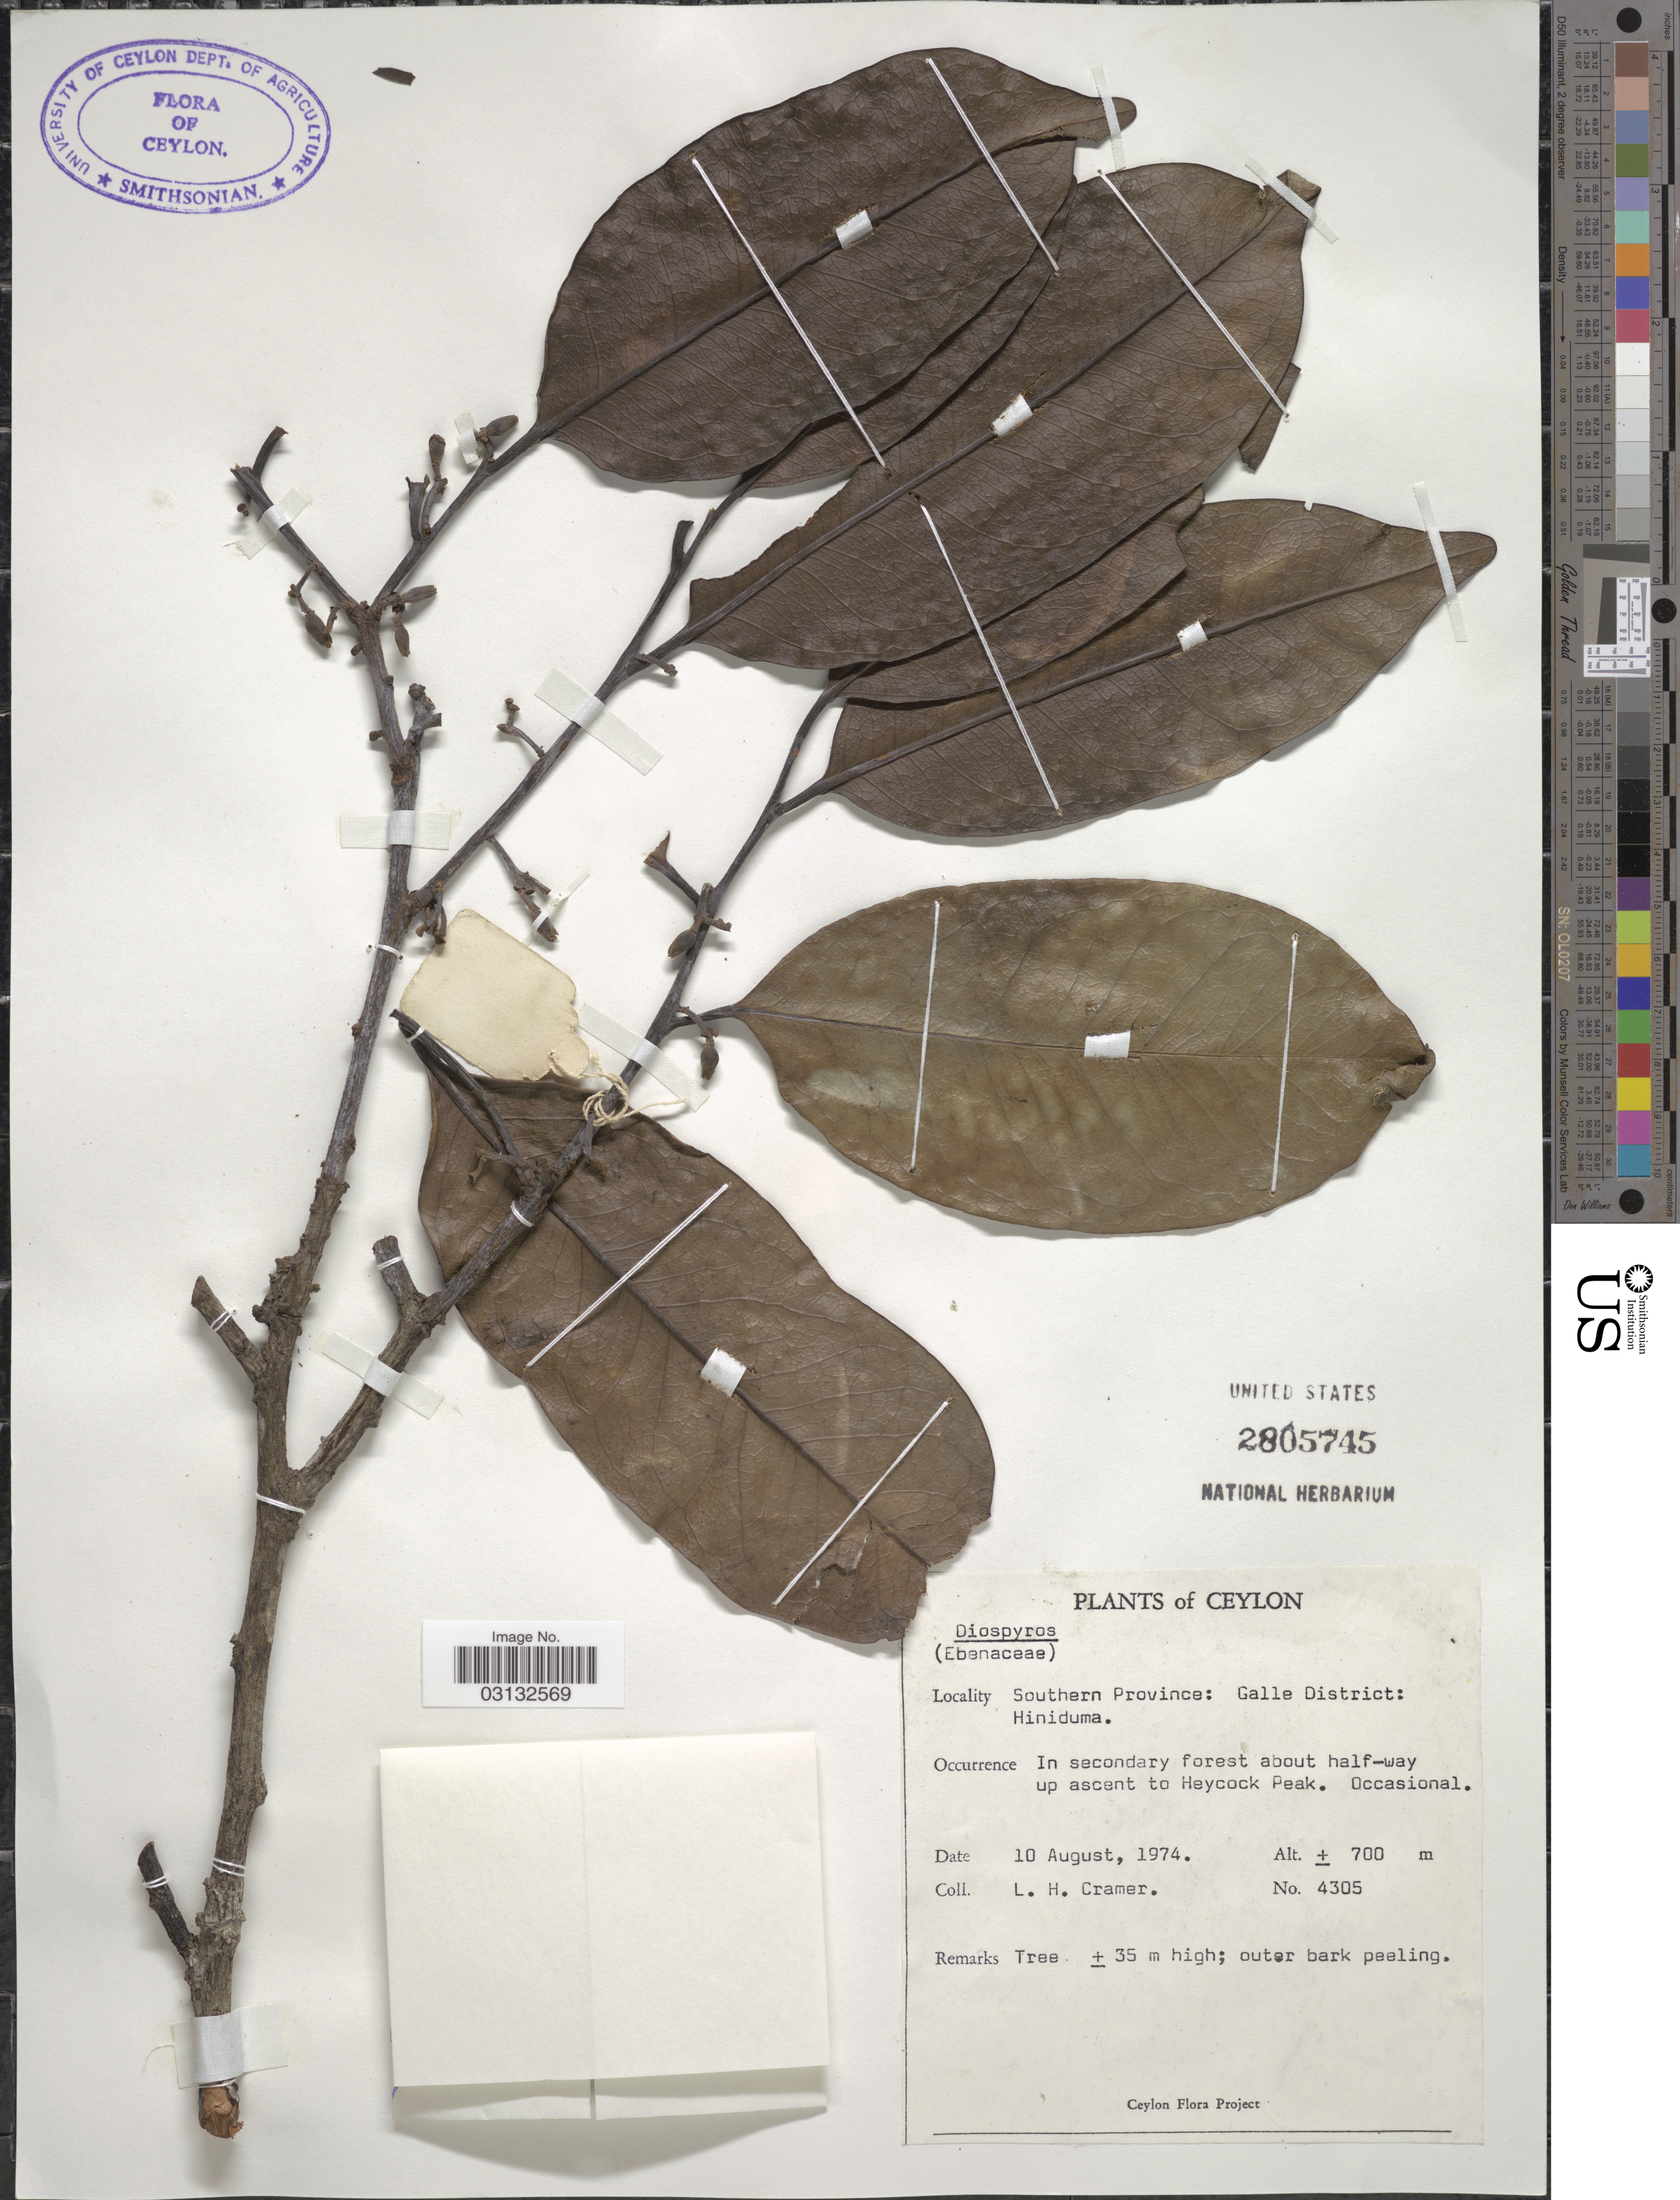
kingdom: Plantae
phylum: Tracheophyta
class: Magnoliopsida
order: Ericales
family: Ebenaceae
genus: Diospyros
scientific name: Diospyros sp.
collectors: L. H. Cramer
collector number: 4305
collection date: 1974-08-10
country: Sri Lanka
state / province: Southern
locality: Ceylon. Galle District: Hiniduma. About half-way up ascent to Heycock Peak.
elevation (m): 700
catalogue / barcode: US 2805745